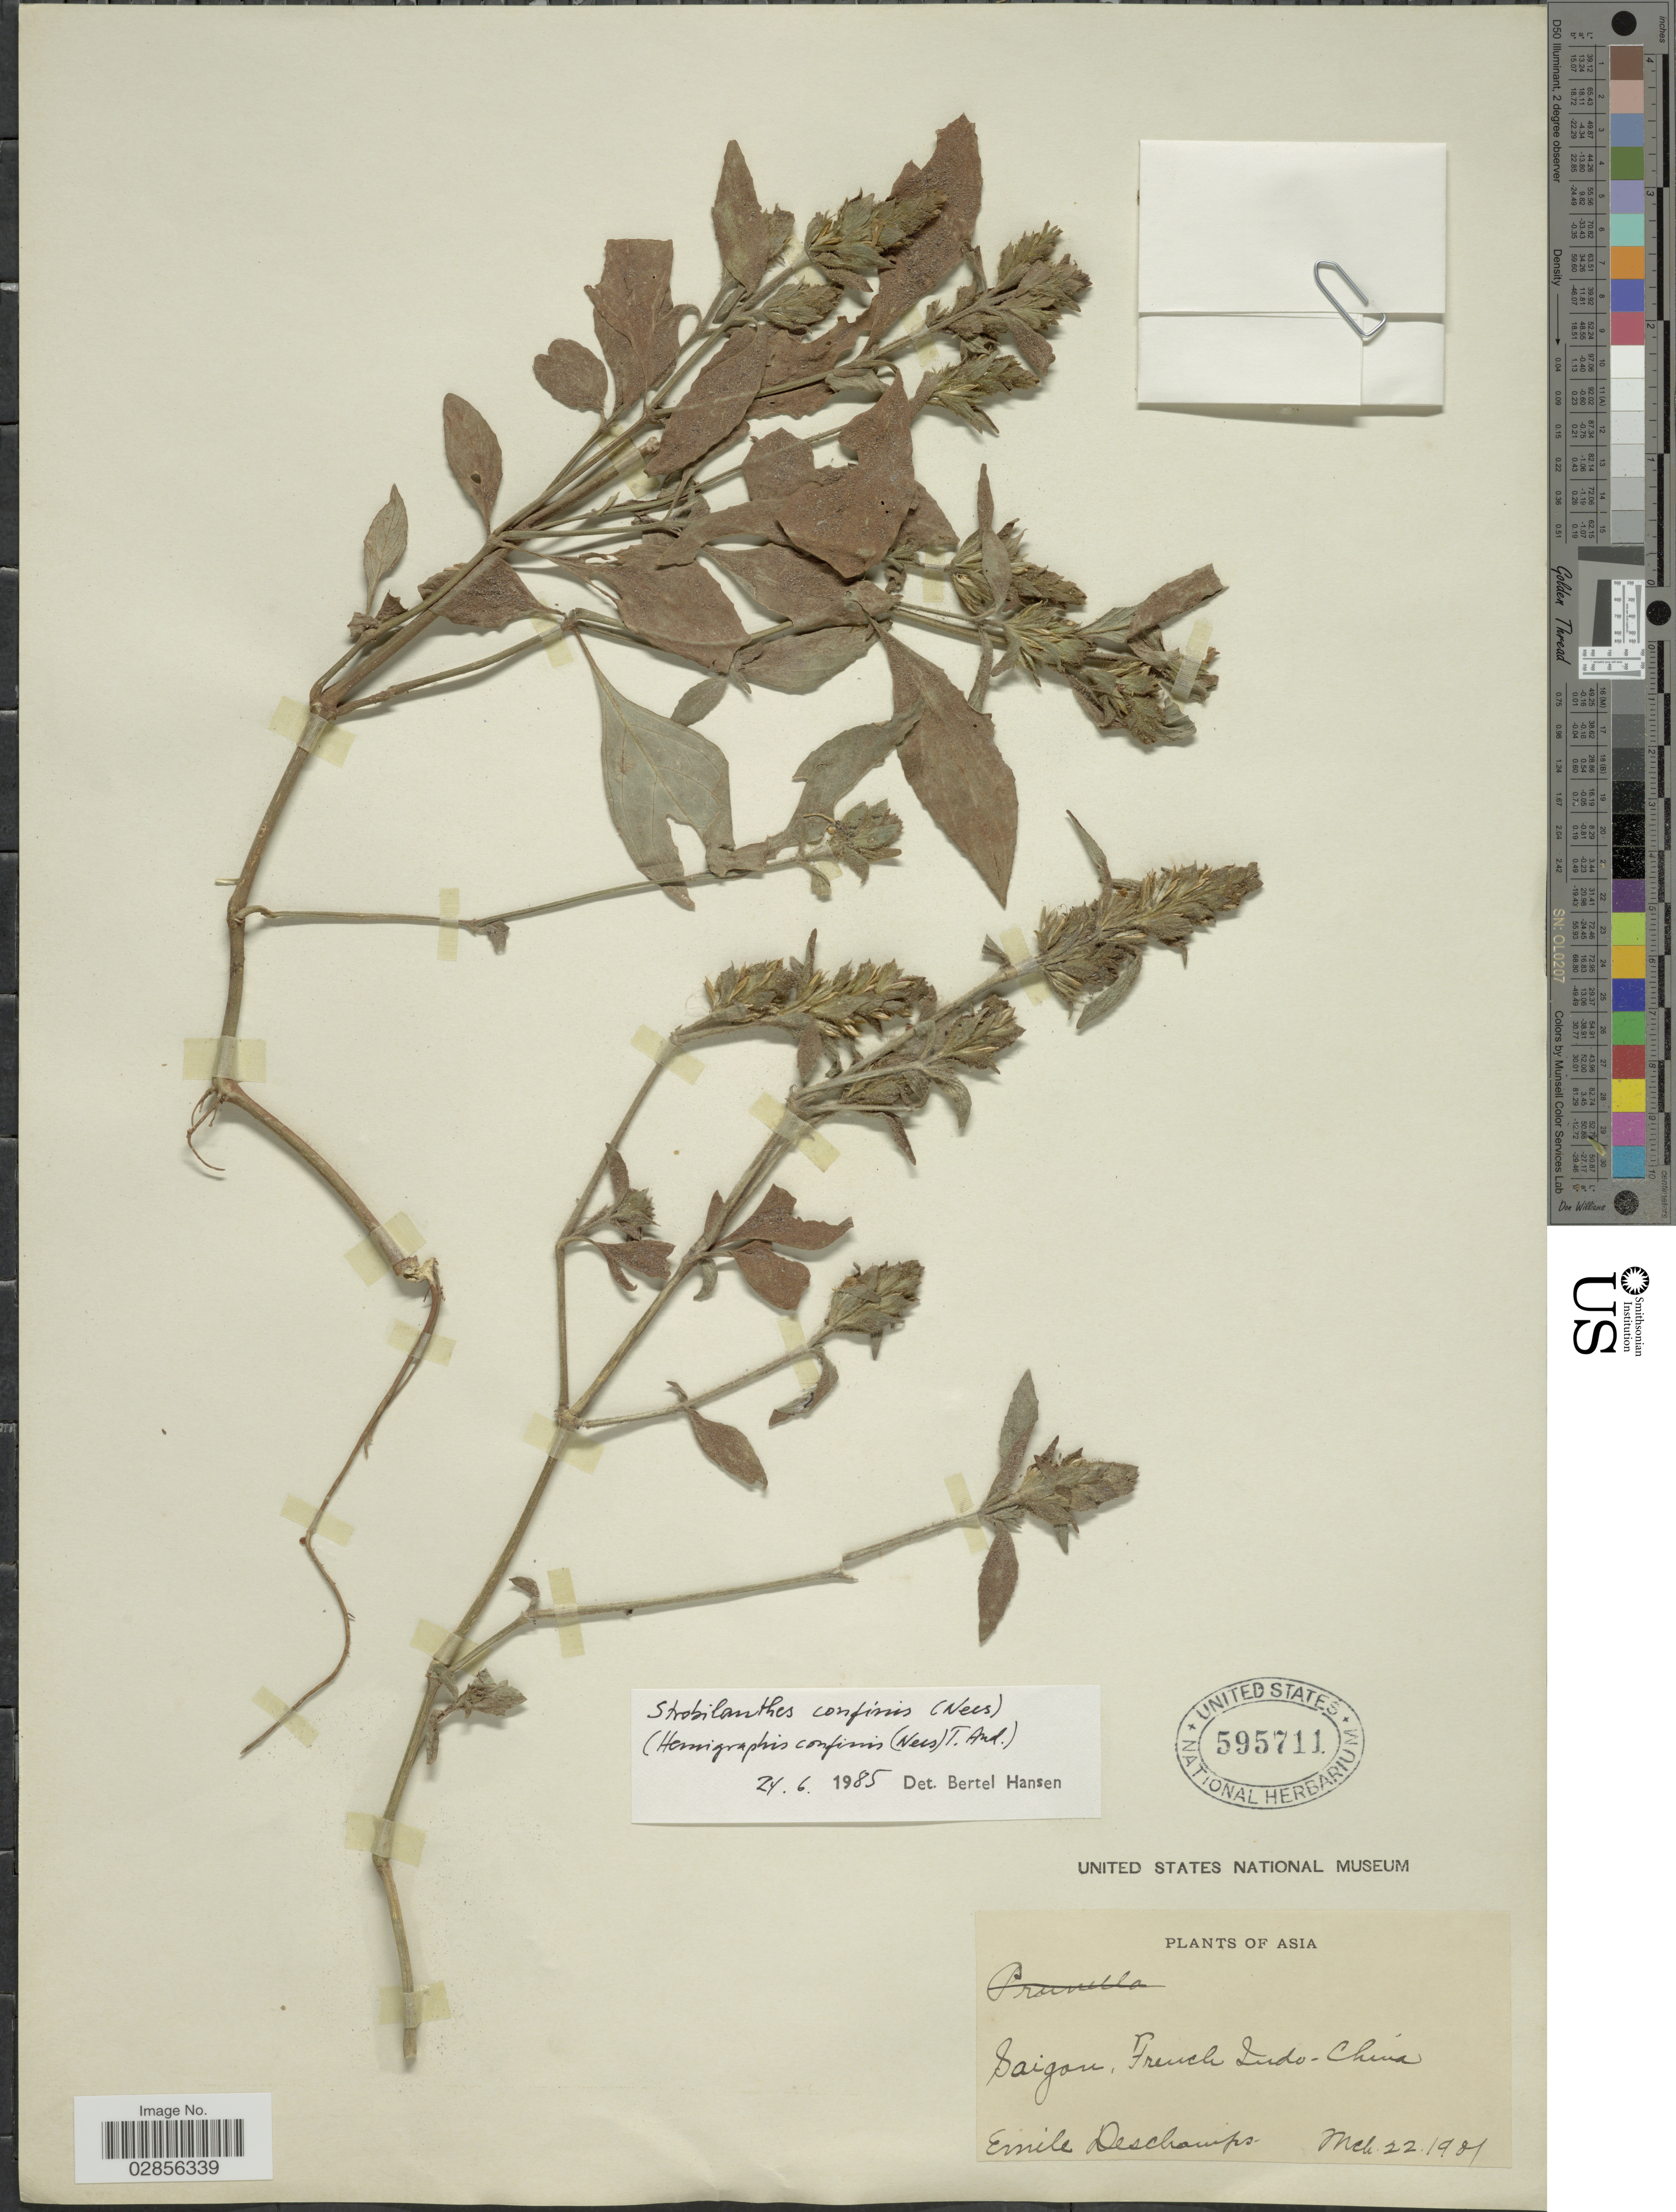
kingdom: Plantae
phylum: Tracheophyta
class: Magnoliopsida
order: Lamiales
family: Acanthaceae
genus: Strobilanthes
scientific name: Strobilanthes brunelloides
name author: (Lam.) J.R.I. Wood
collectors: E. Deschamps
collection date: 1901-03-22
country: Vietnam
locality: Asia. Saigon, French Indo-China.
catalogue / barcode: US 595711